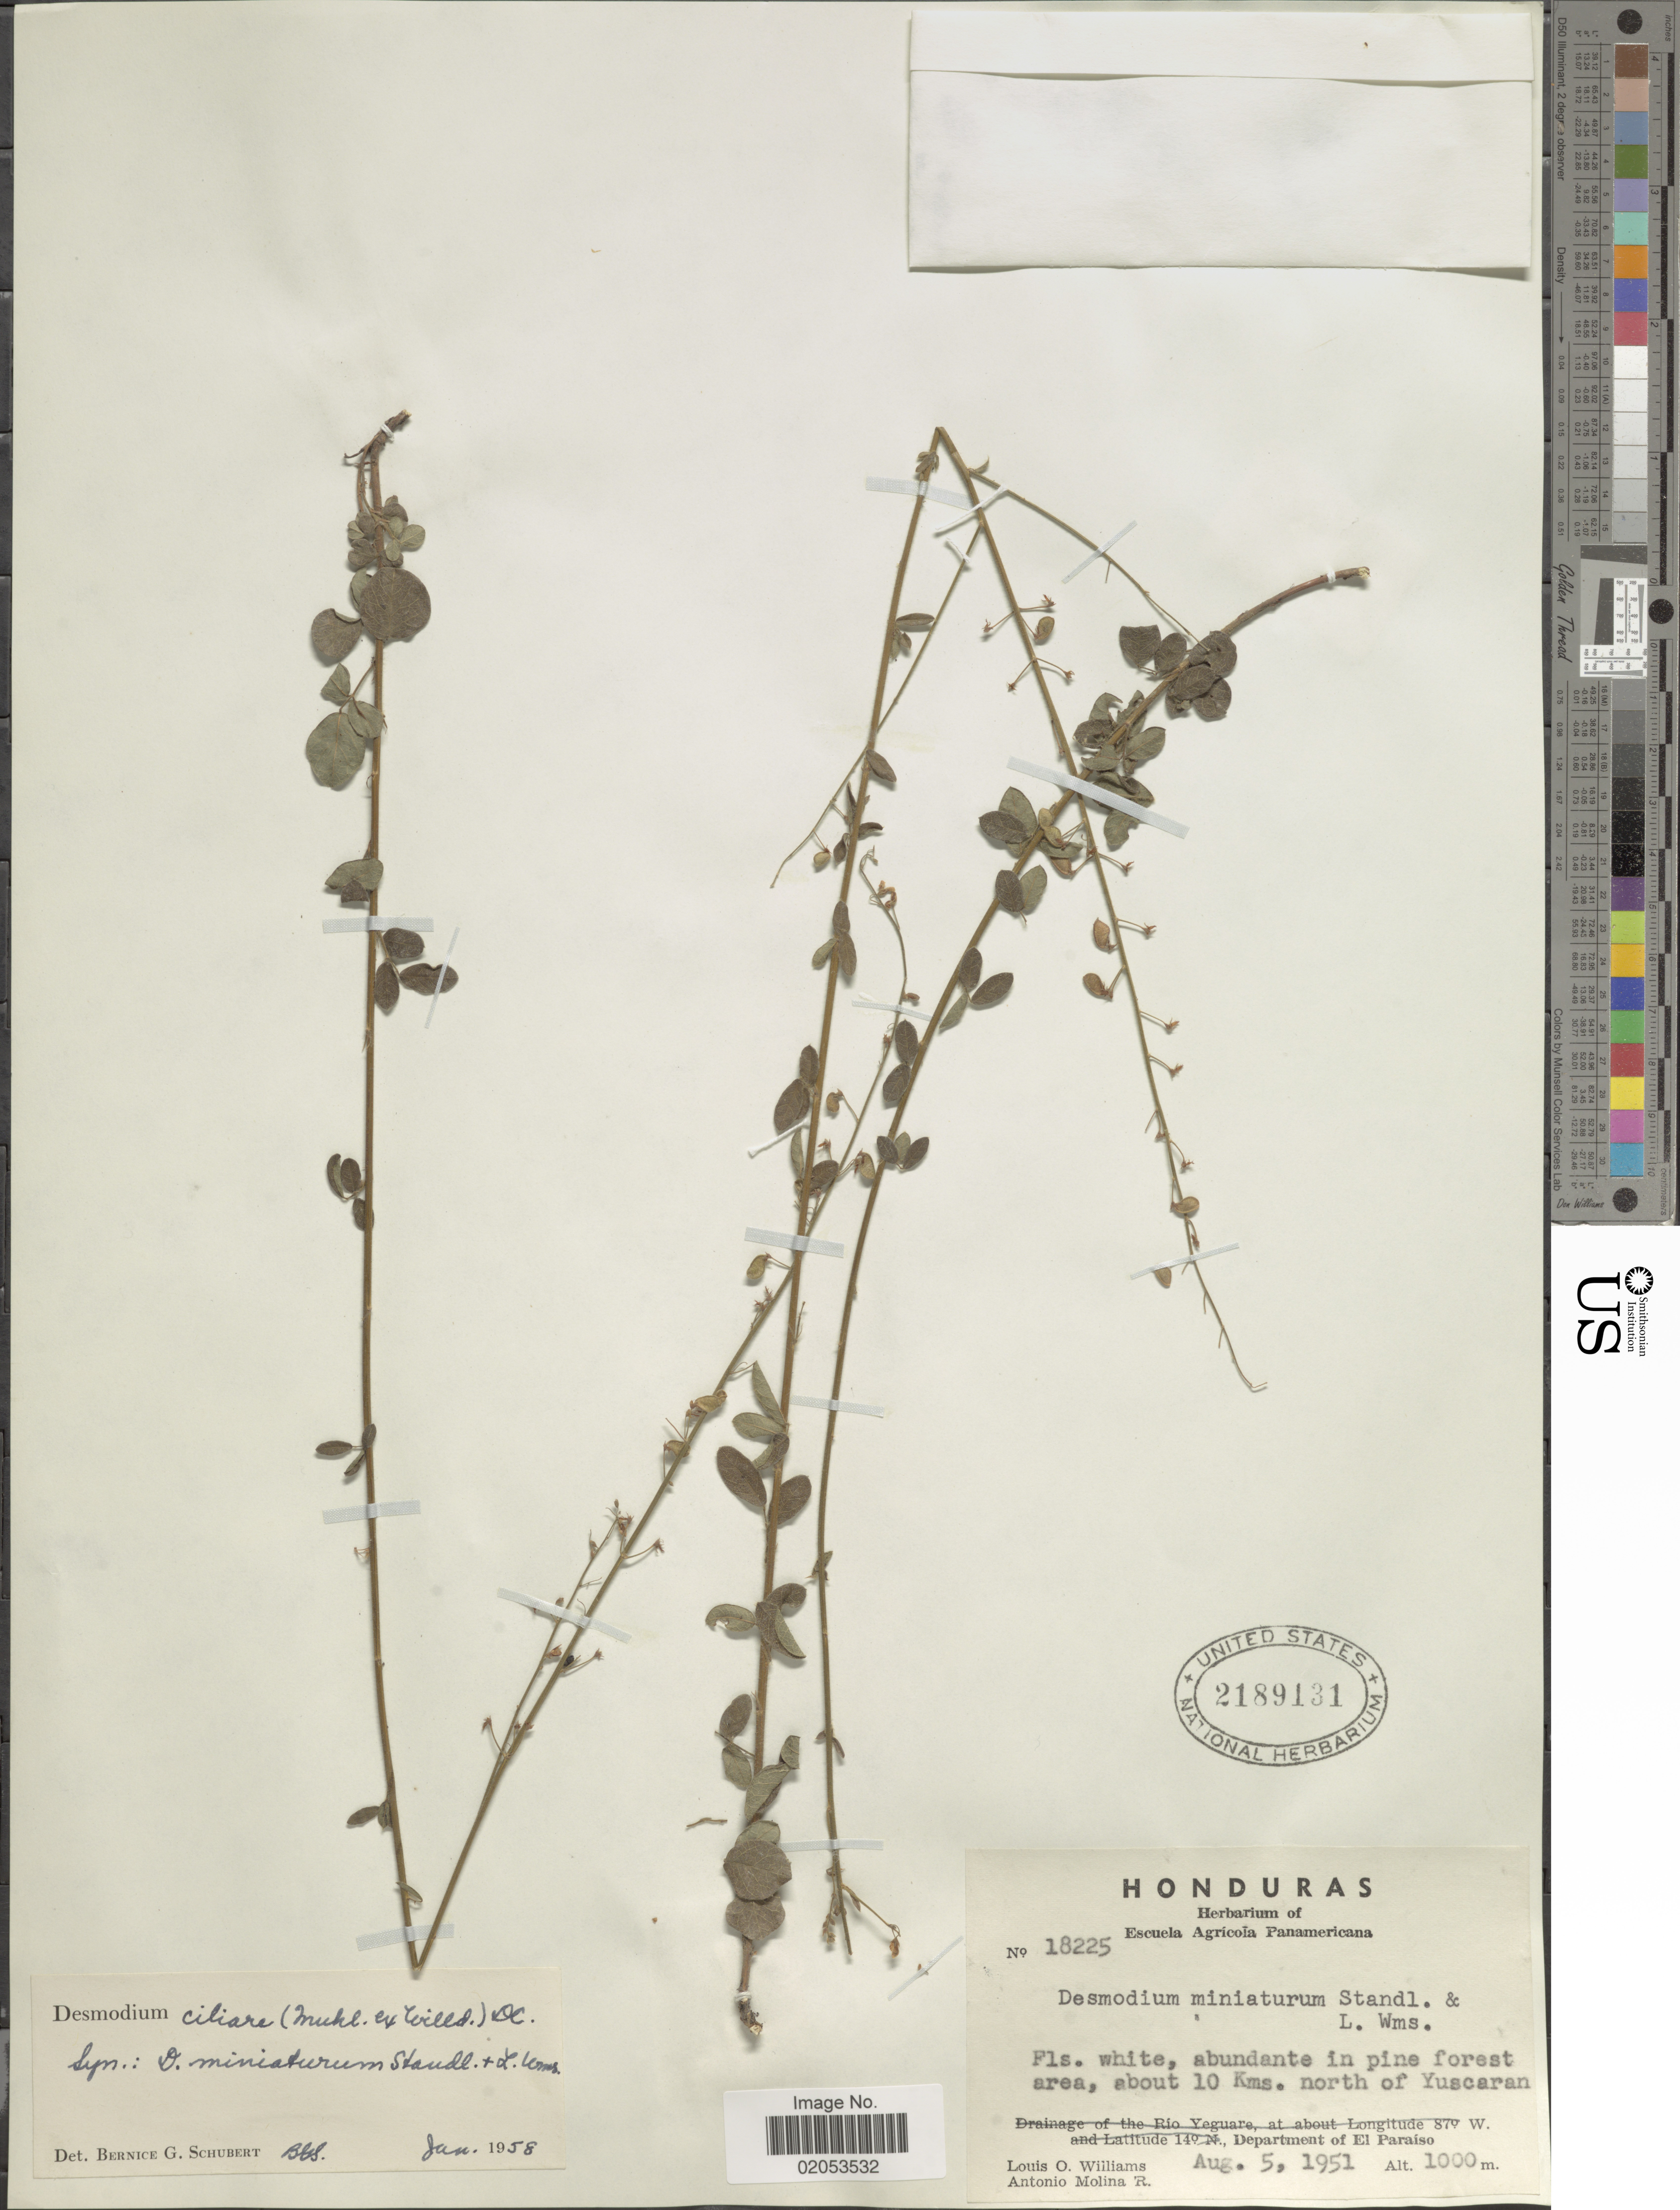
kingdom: Plantae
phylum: Tracheophyta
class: Magnoliopsida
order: Fabales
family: Fabaceae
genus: Desmodium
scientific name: Desmodium ciliare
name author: (Muhl. ex Willd.) DC.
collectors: L. O. Williams & A. Molina R.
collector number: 18225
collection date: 1951-08-05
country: Honduras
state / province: El Paraíso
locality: Abundante in pine forest area, about 10 Kms north of Yuscaran, Department of El Paraíso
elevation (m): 1000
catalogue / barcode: US 2189131